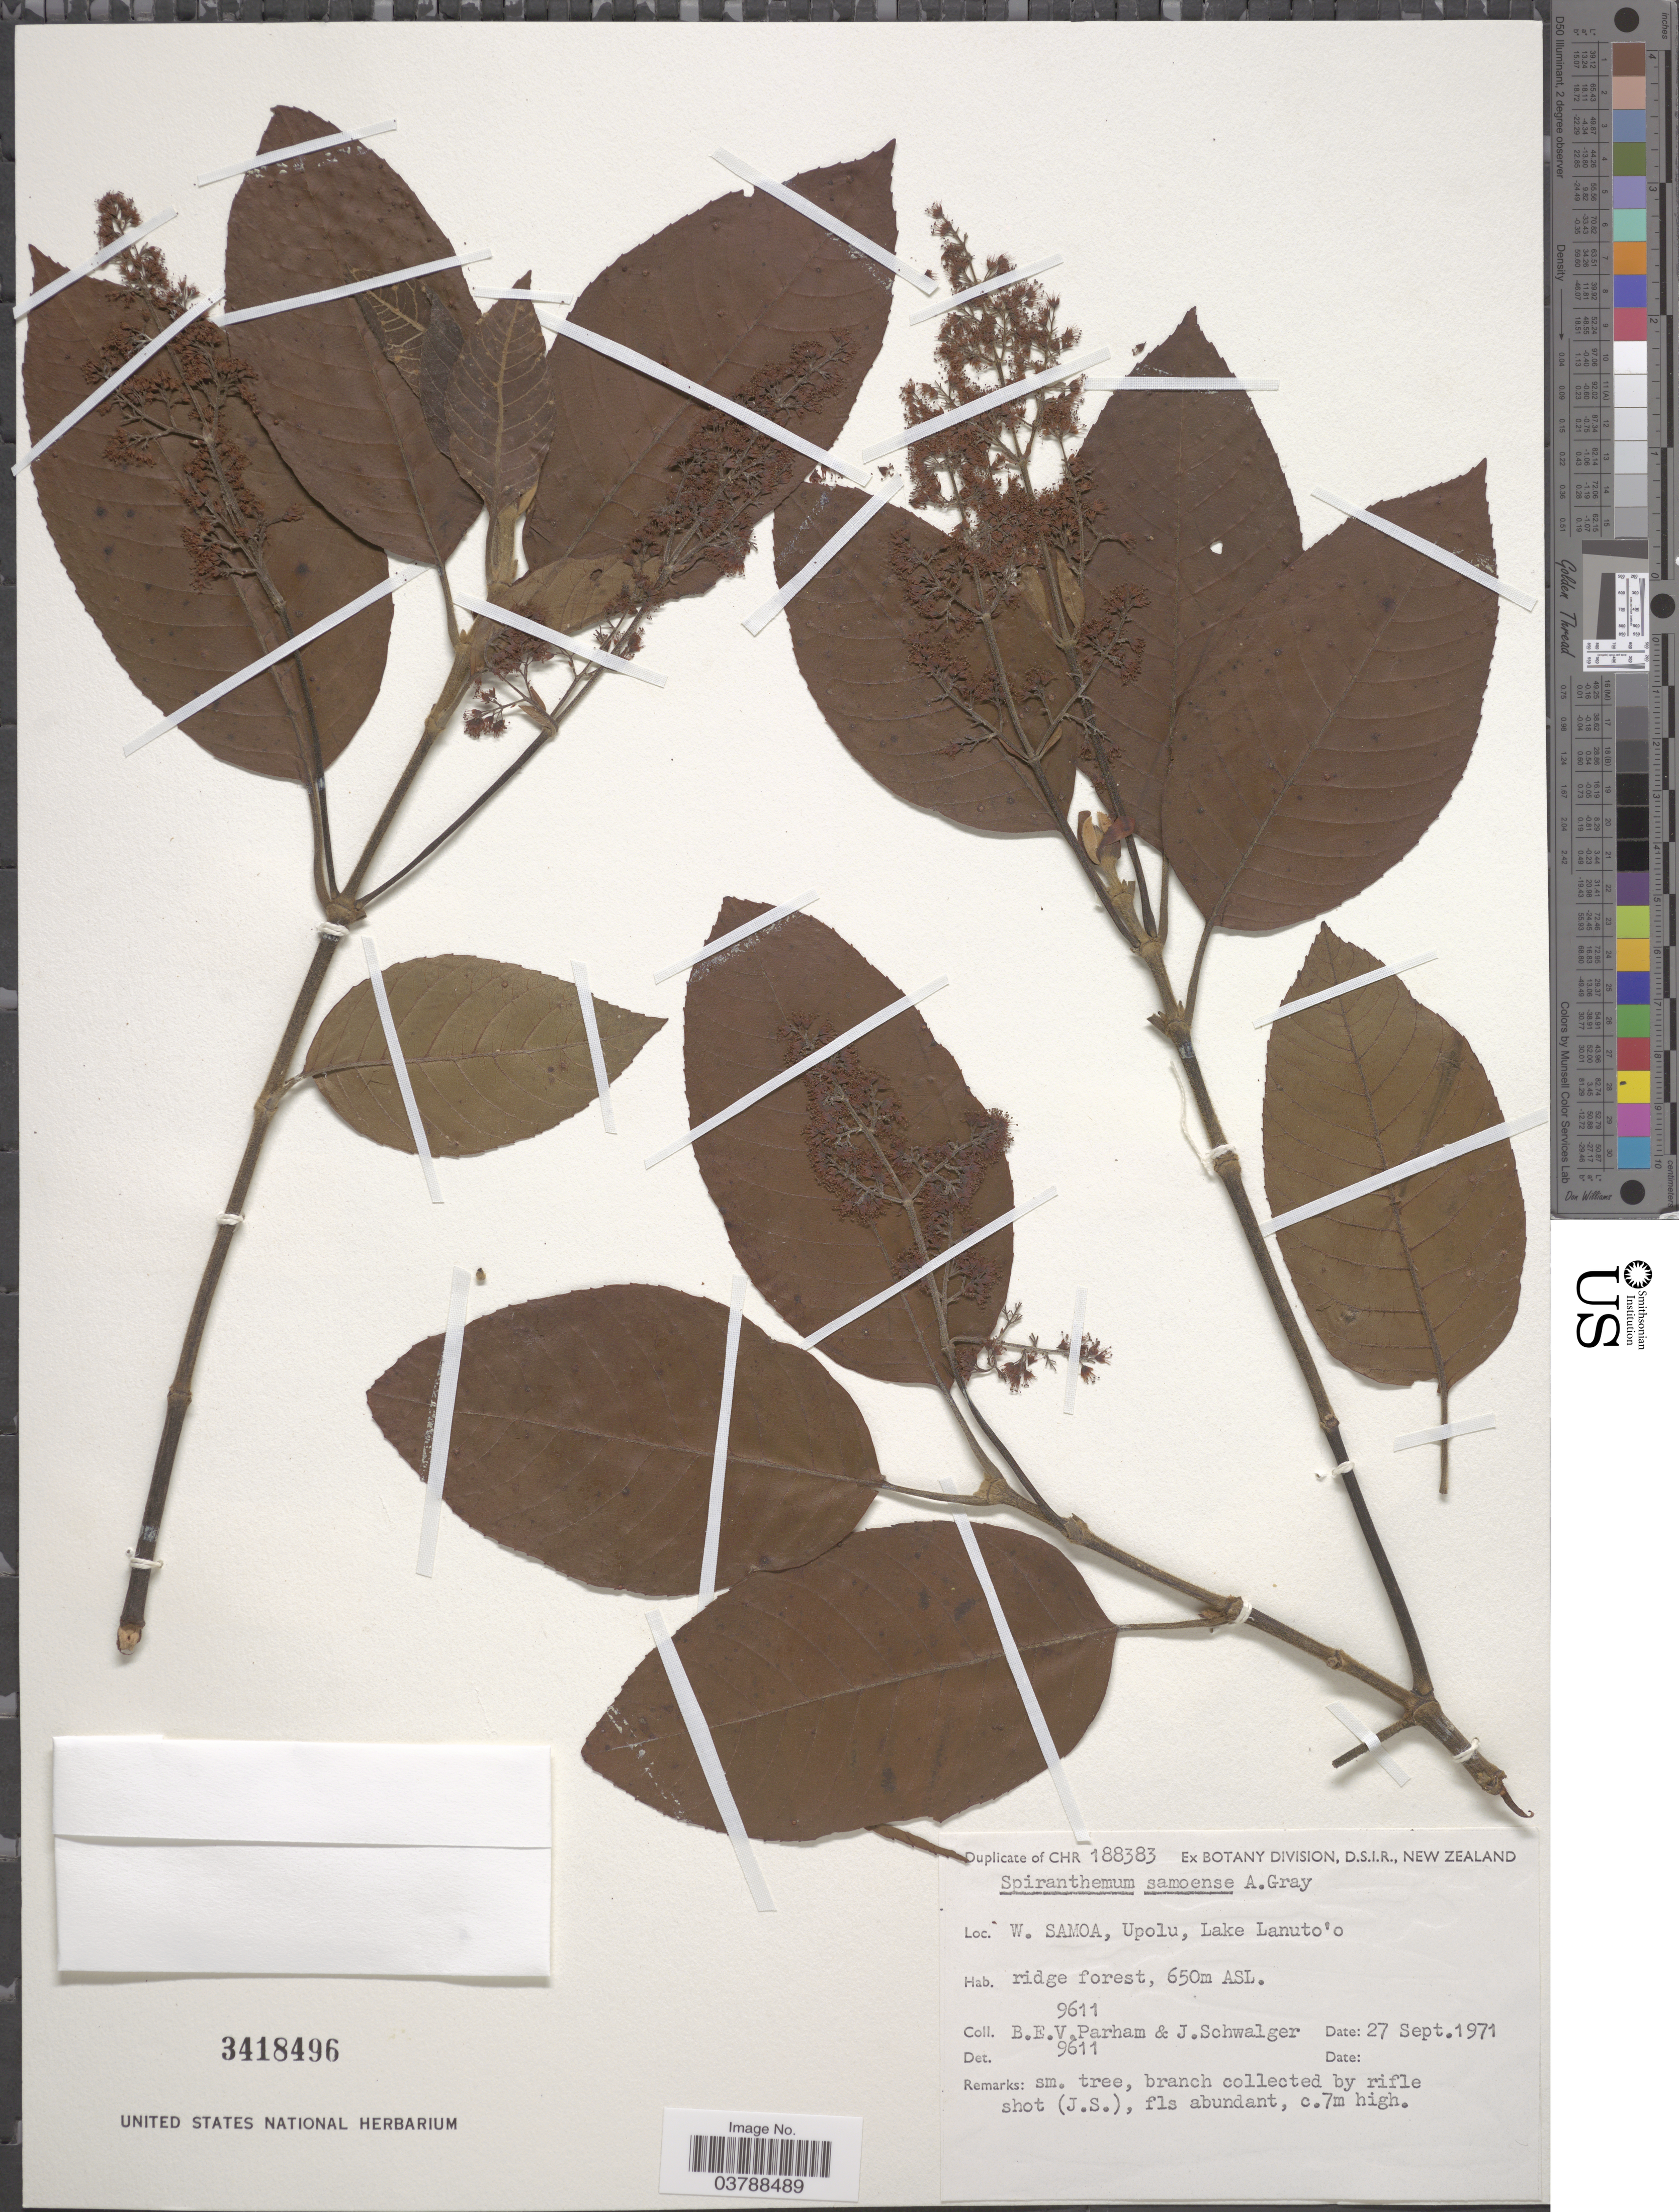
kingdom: Plantae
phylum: Tracheophyta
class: Magnoliopsida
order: Oxalidales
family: Cunoniaceae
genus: Spiraeanthemum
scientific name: Spiraeanthemum samoense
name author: A. Gray in Wilkes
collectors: B. E. Parham & J. Schwalger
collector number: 9611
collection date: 1971-09-27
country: Samoa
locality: W. Samoa, Upolu, Lake Lanuto'o.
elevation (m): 650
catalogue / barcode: US 3418496